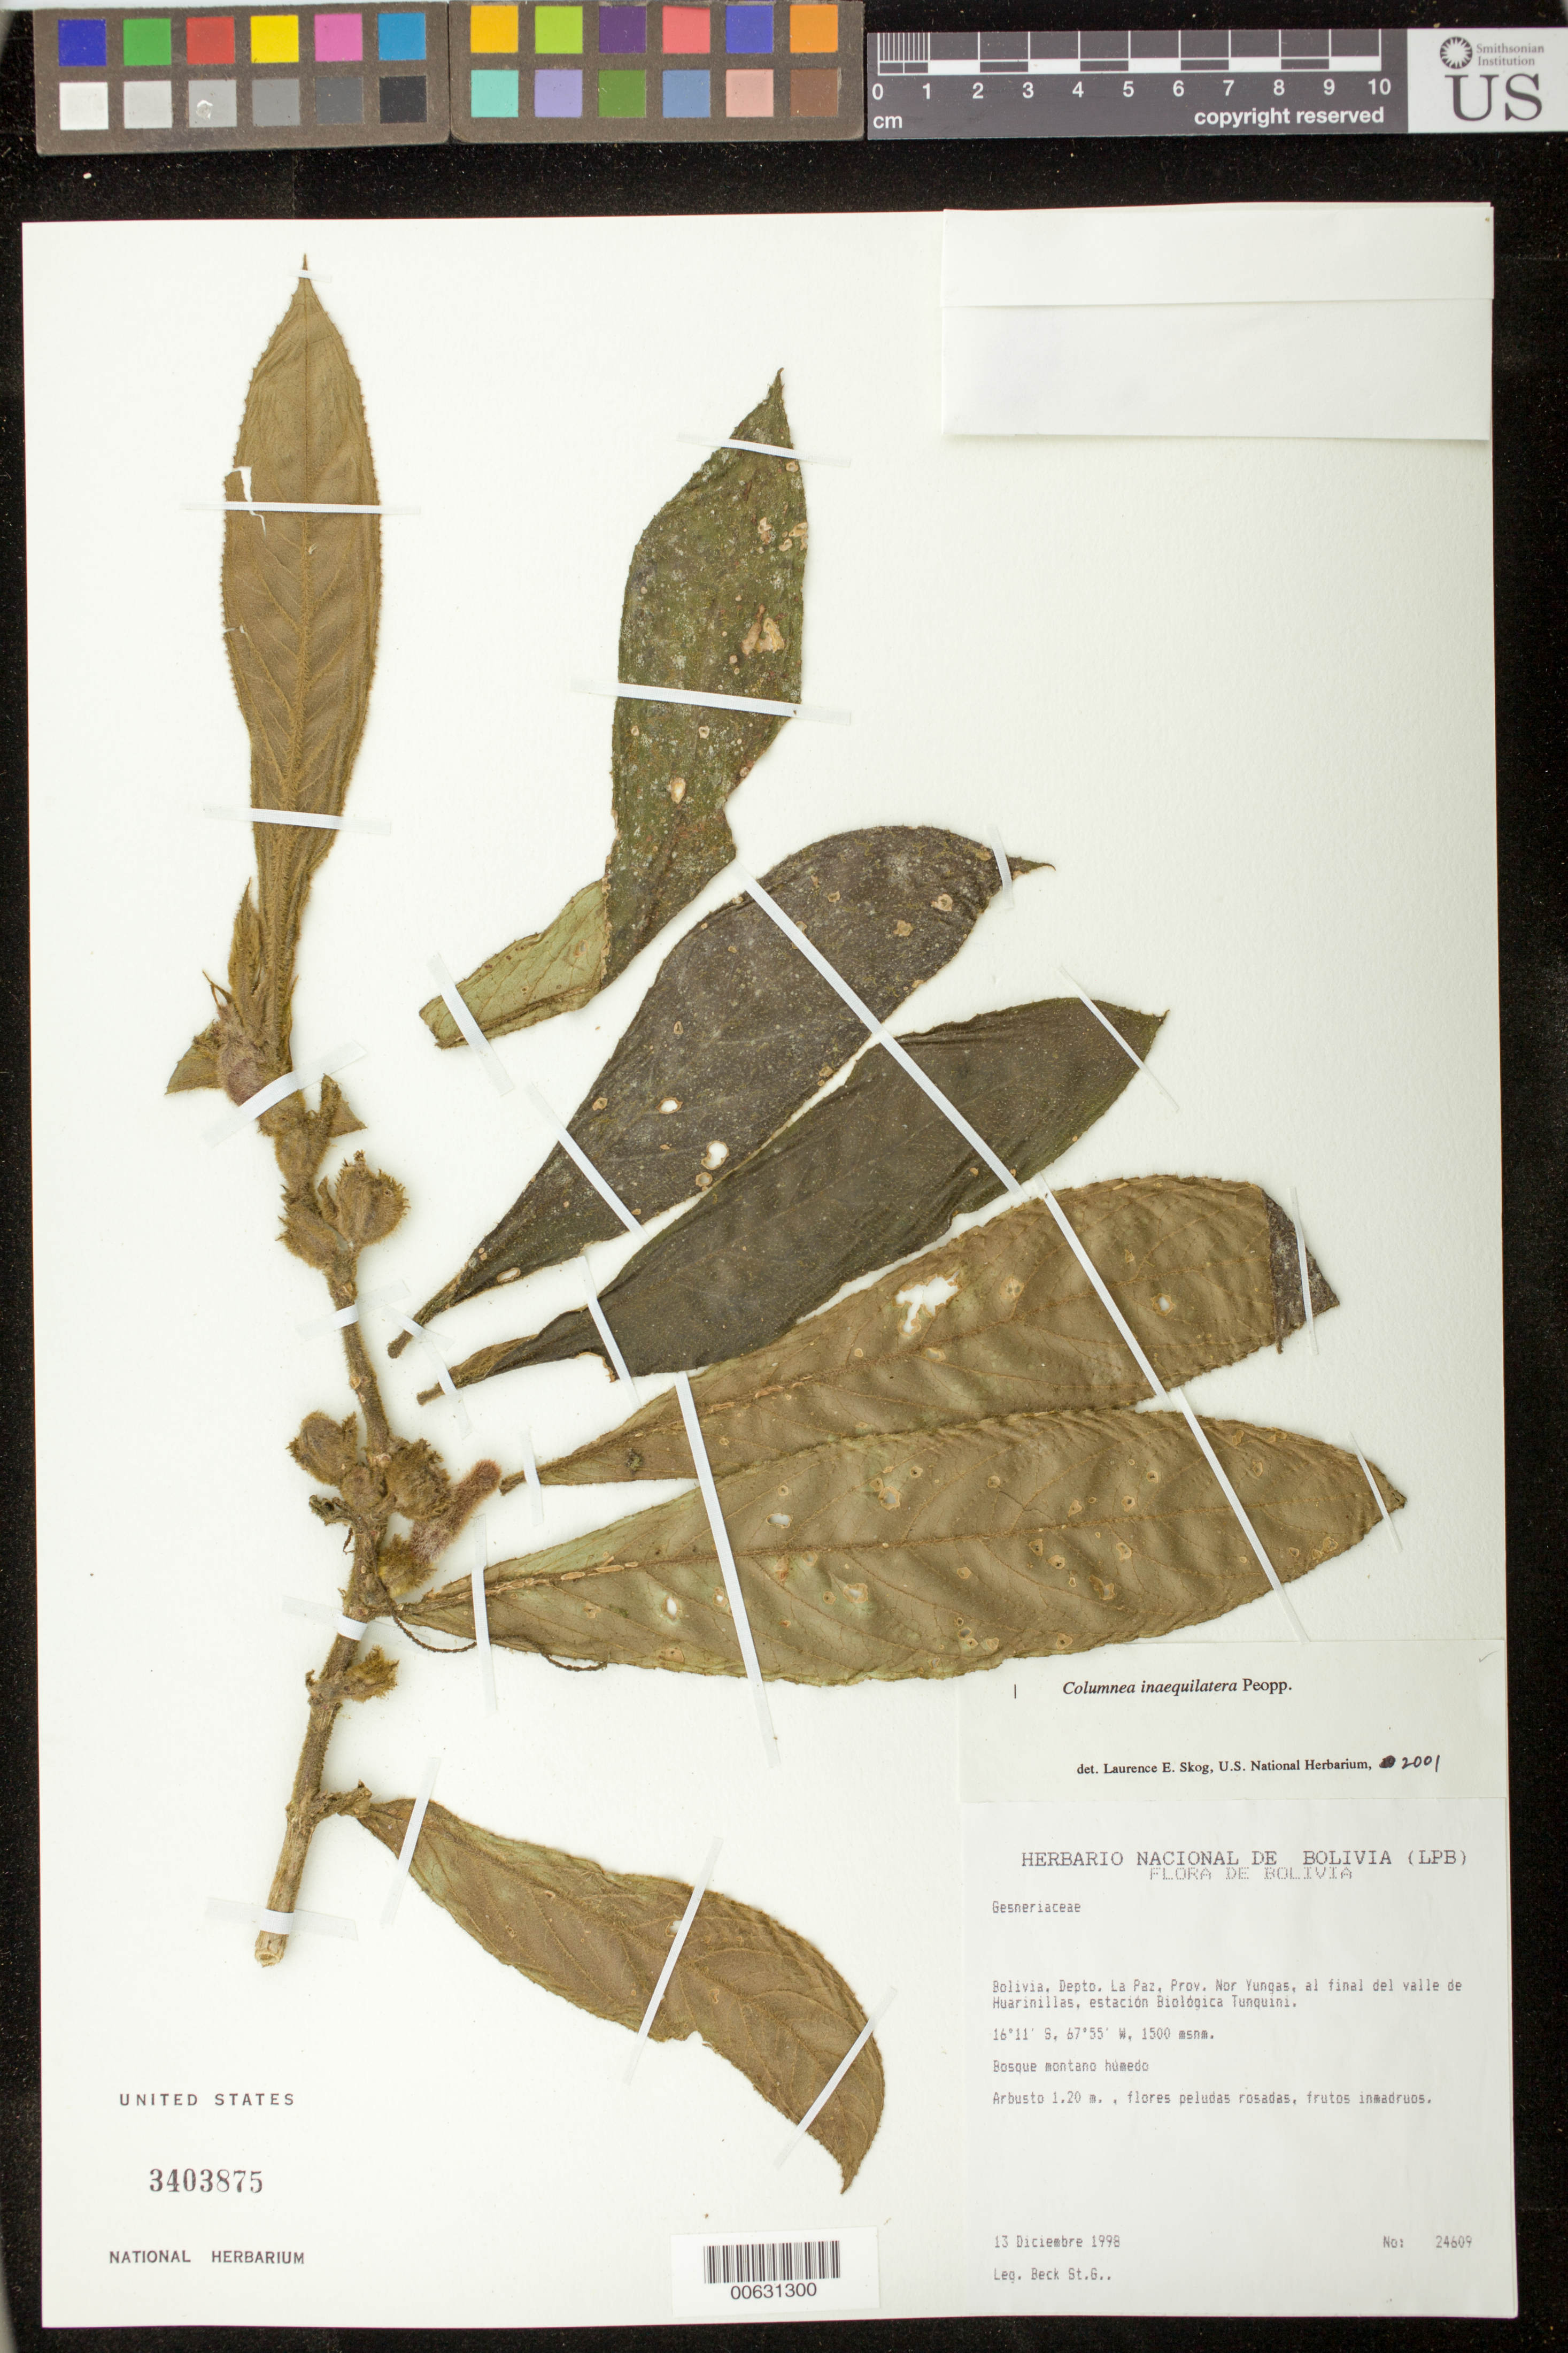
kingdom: Plantae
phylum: Tracheophyta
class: Magnoliopsida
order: Lamiales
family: Gesneriaceae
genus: Columnea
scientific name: Columnea inaequilatera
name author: Poepp.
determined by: Skog, Laurence E.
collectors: S. G. Beck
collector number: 24609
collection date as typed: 13 Dec 1998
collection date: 1998-12-13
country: Bolivia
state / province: La Paz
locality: Prov. Nor Yungas, al final del valle de Huaranillas, estación Biológica Tunquini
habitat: Bosque montano húmedo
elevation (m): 1500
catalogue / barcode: US 3403875